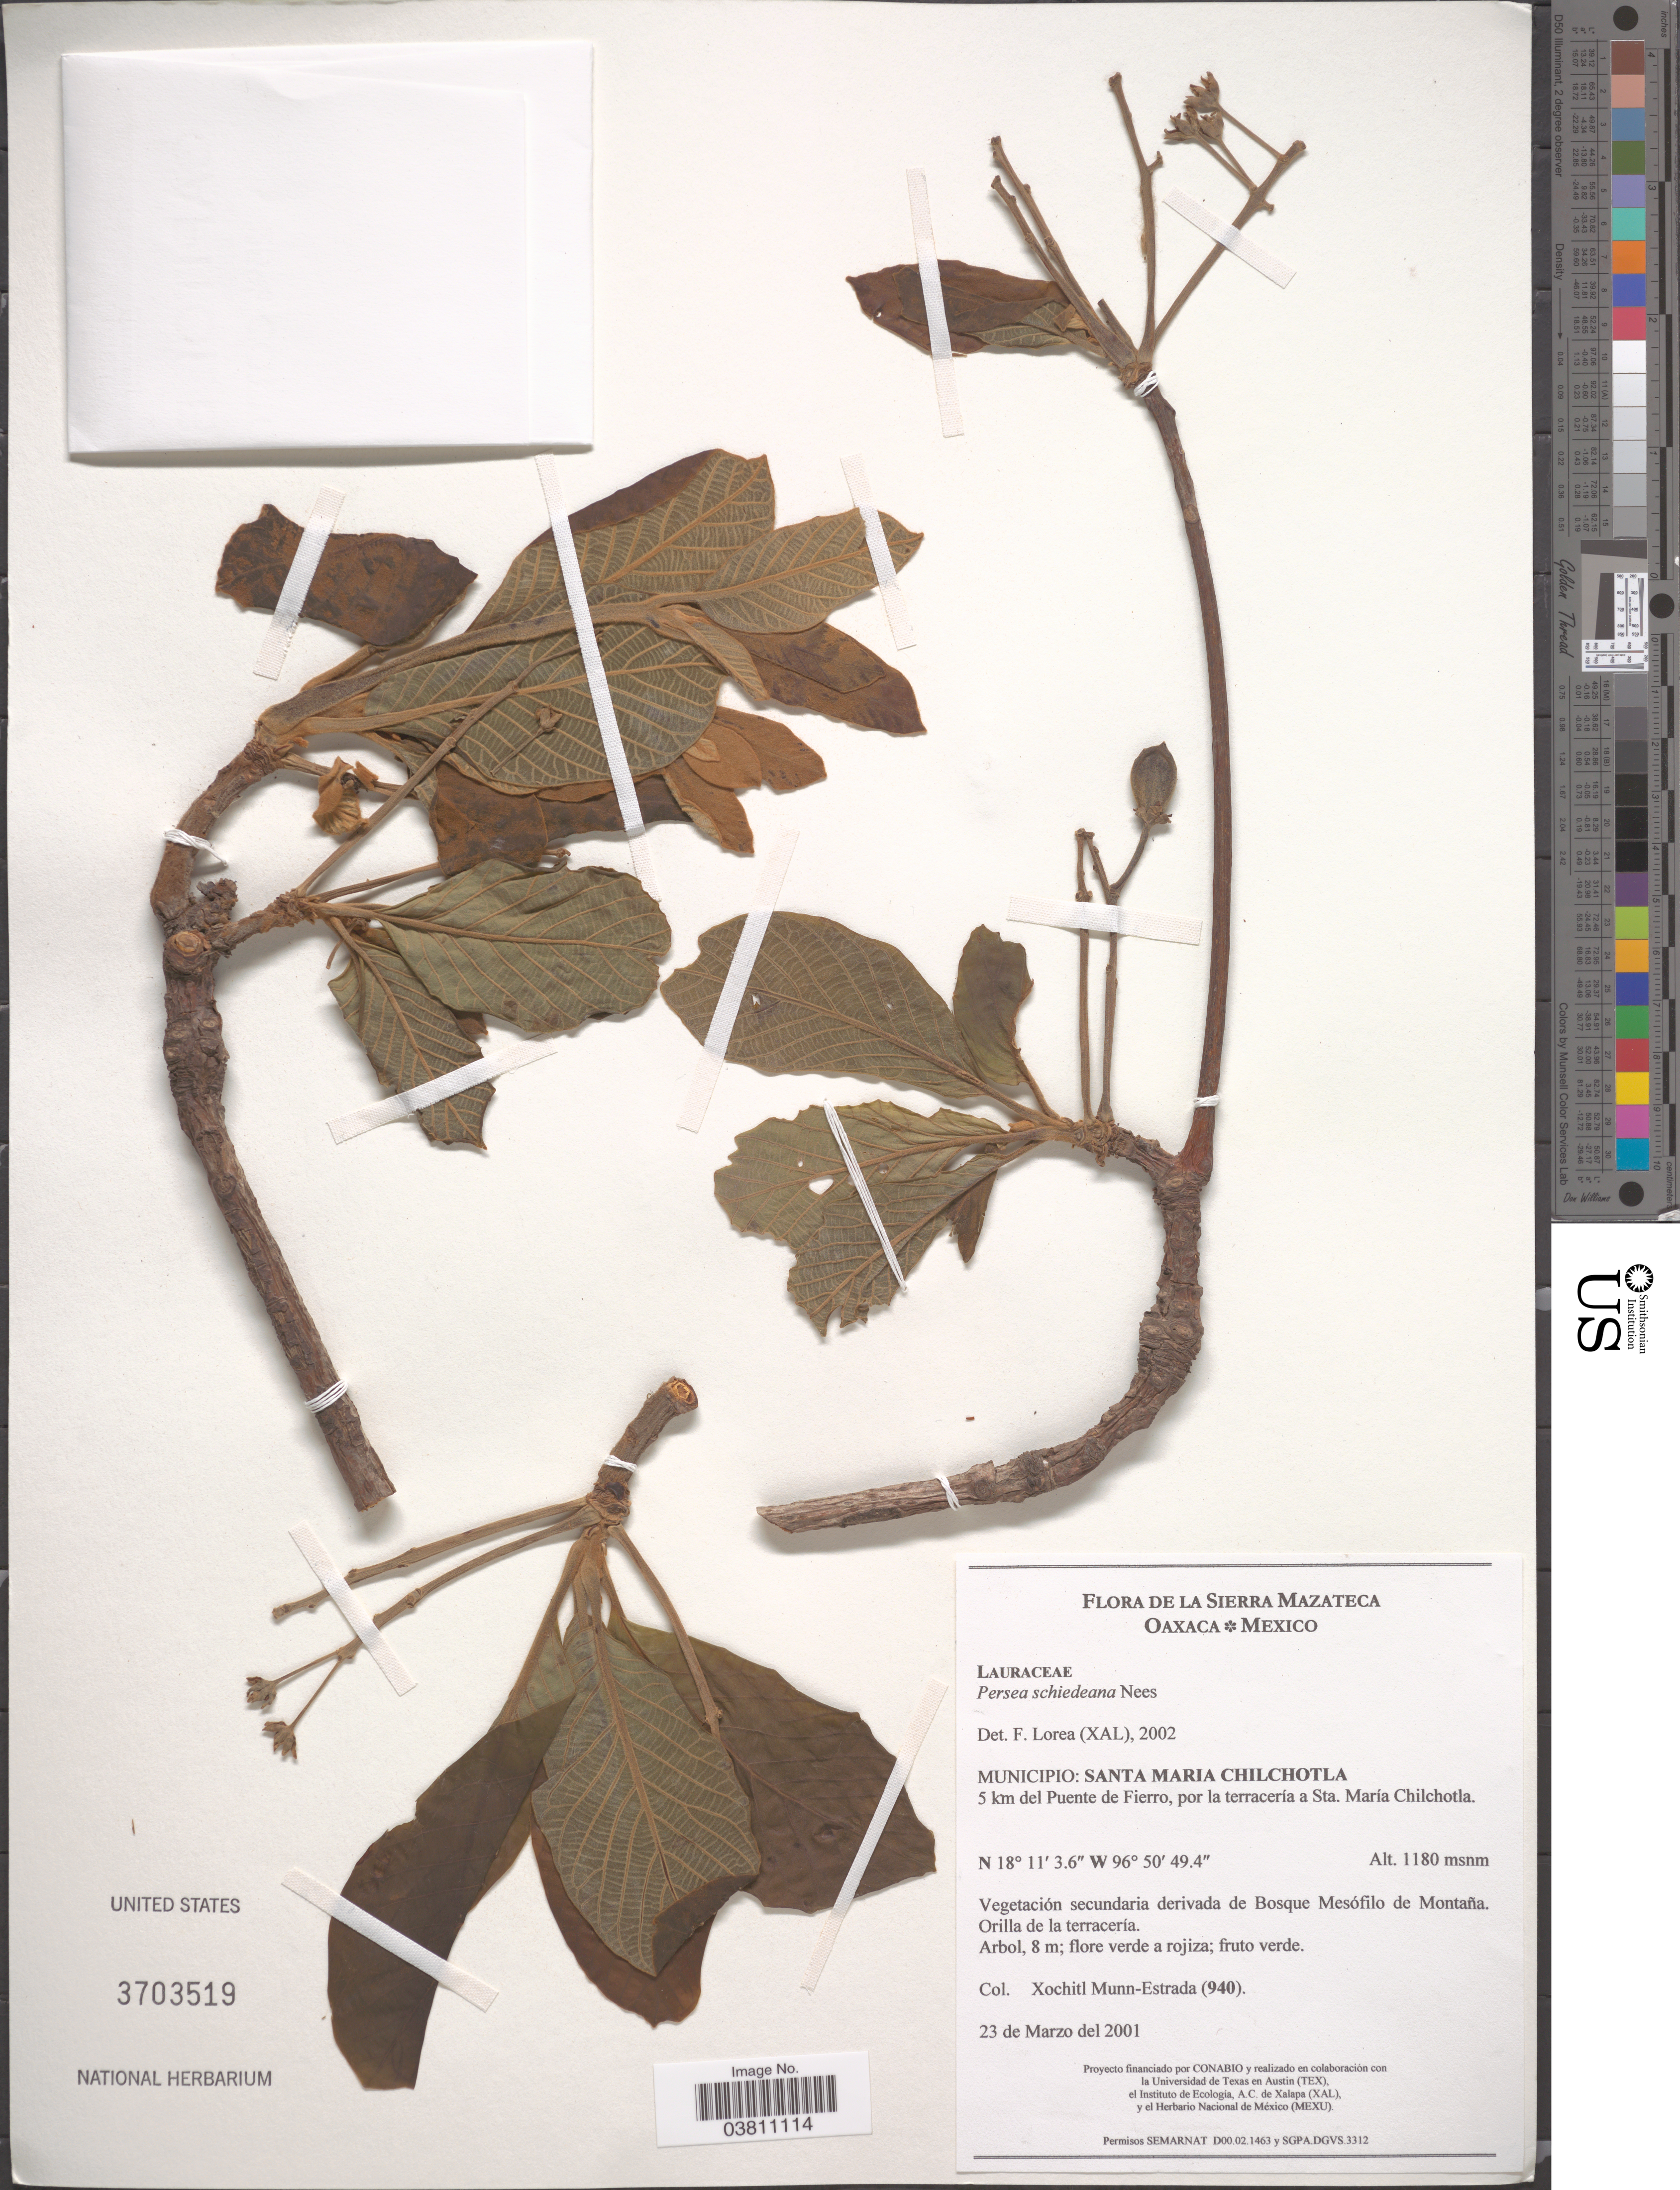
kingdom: Plantae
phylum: Tracheophyta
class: Magnoliopsida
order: Laurales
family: Lauraceae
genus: Persea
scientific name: Persea schiediana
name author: Nees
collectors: X. Munn-Estrada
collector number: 940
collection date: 2001-03-23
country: Mexico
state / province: Oaxaca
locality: Sierra Mazateca. Municipio: Santa Maria Chilchotla. 5 km del Puente de Fierro, por la terracería a Sta. María Chilchotla.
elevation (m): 1180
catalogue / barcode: US 3703519